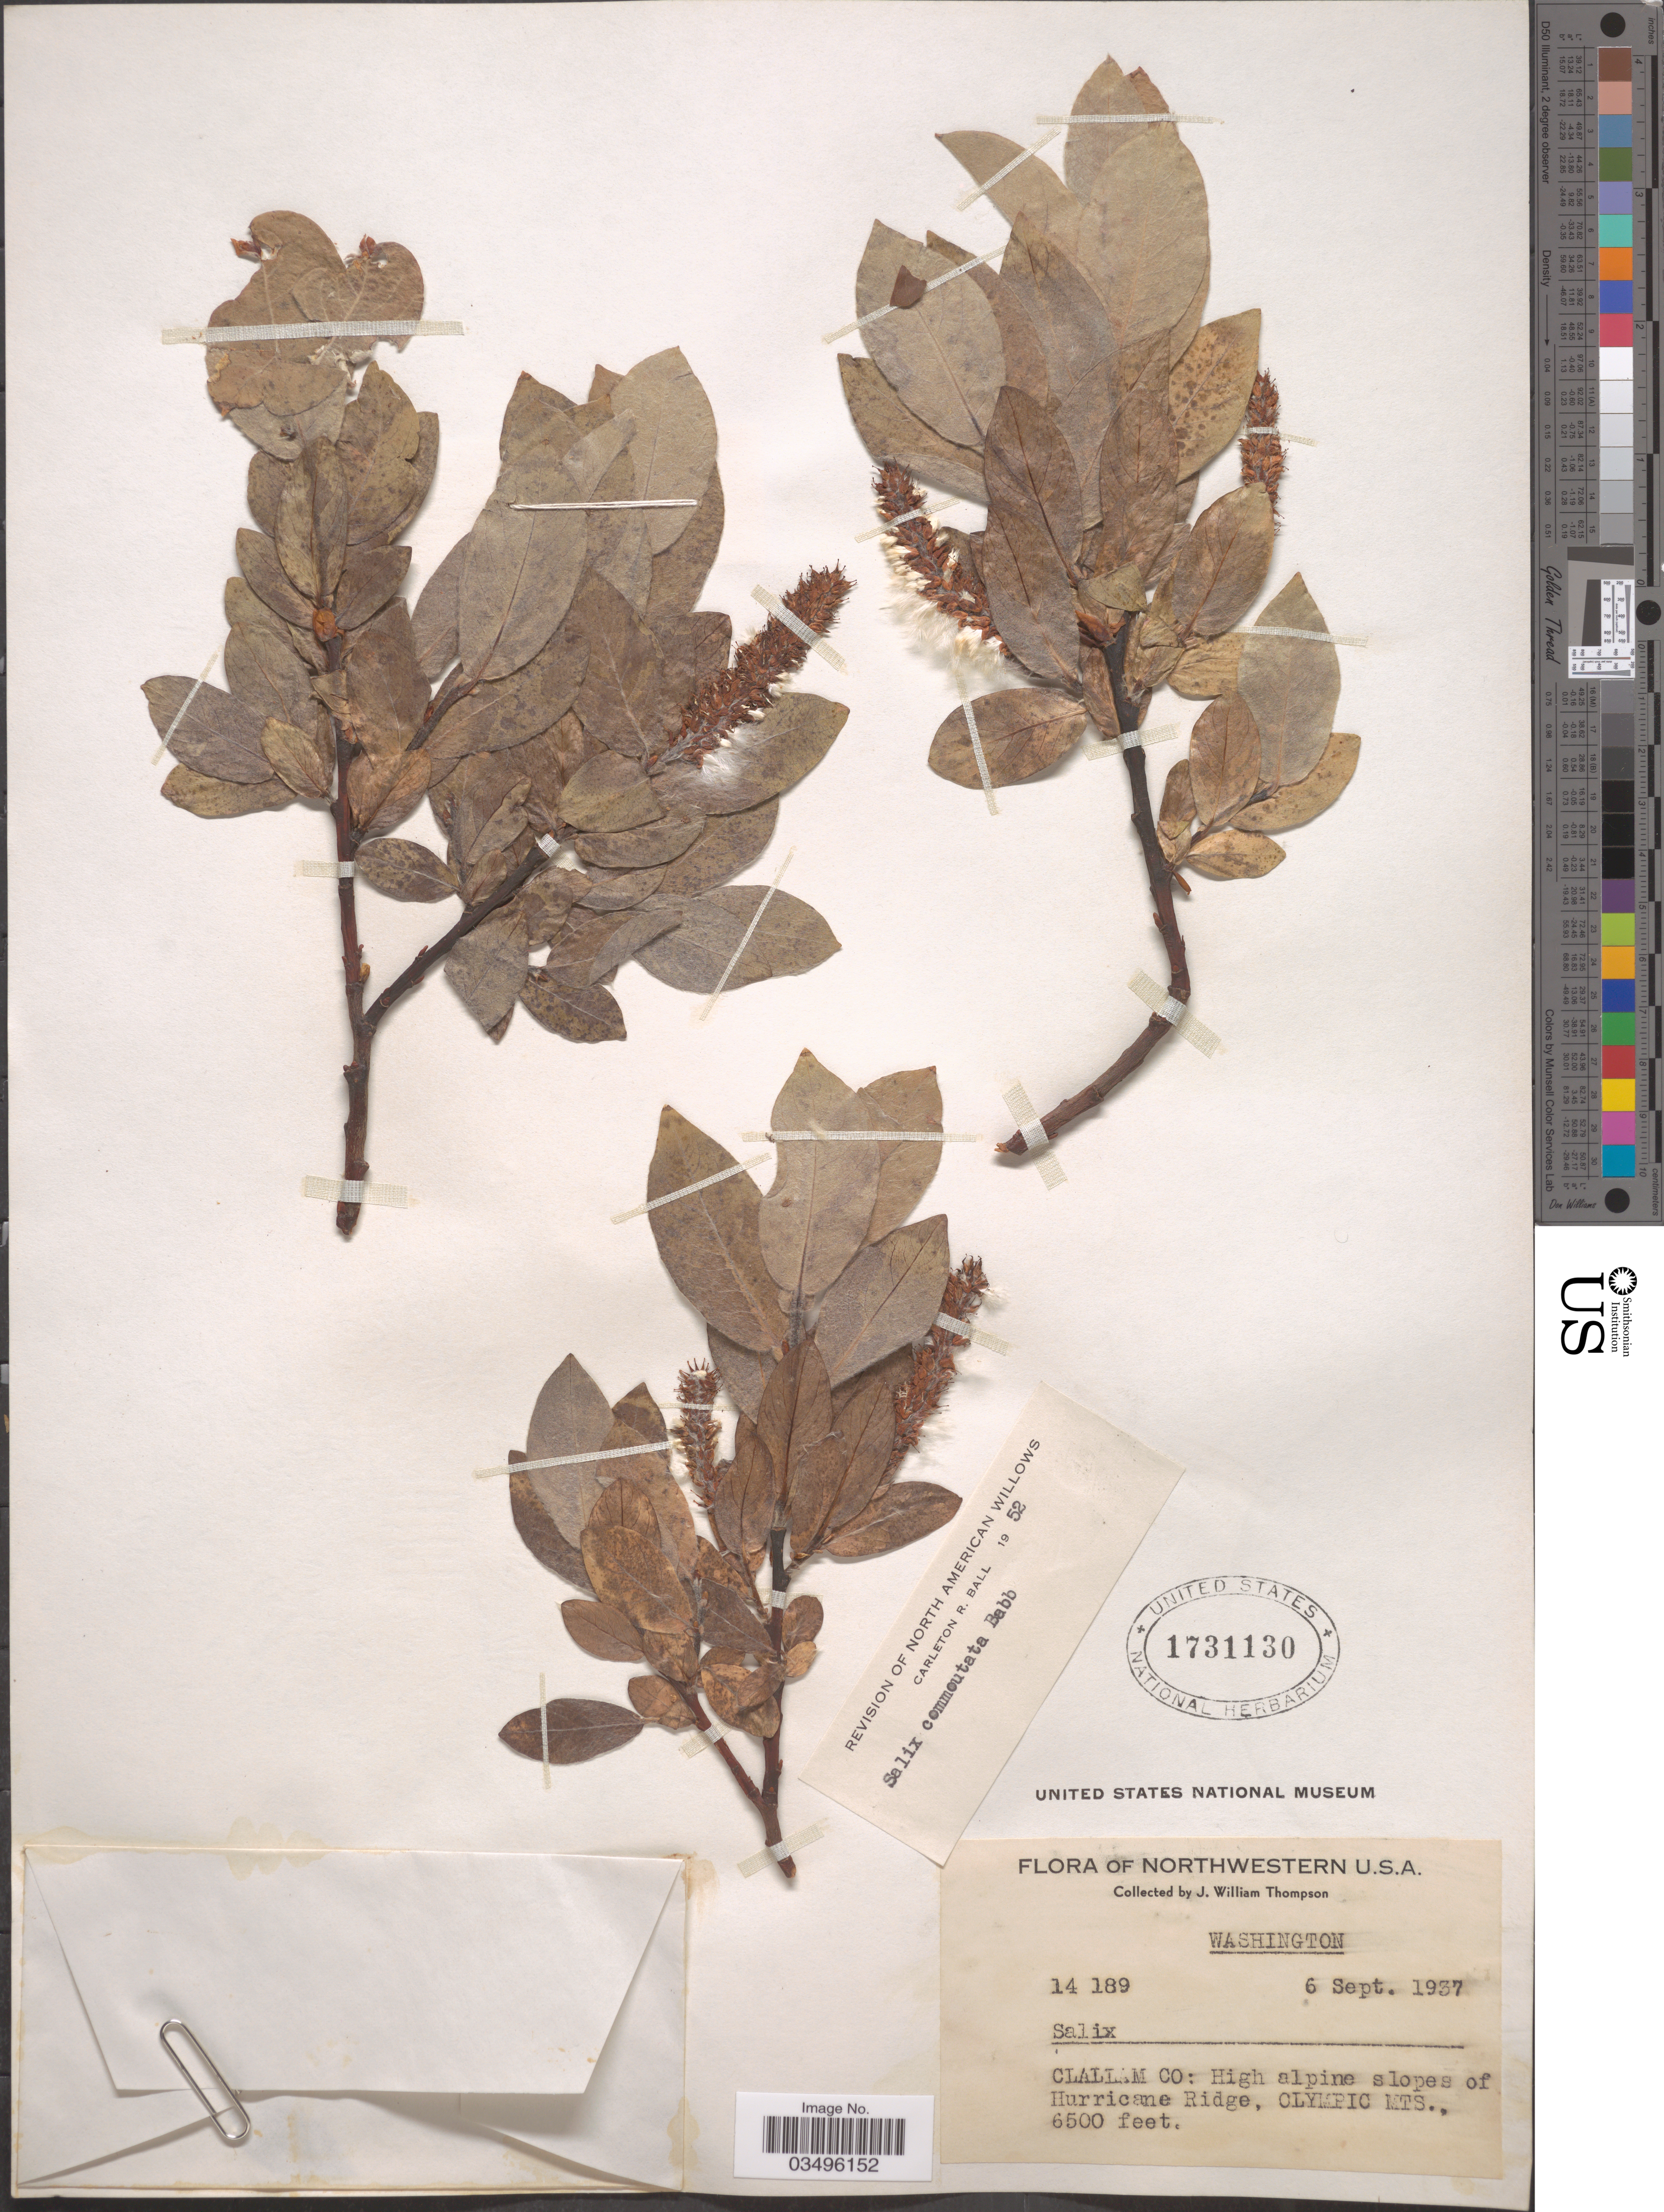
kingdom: Plantae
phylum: Tracheophyta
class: Magnoliopsida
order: Malpighiales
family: Salicaceae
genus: Salix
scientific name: Salix commutata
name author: Bebb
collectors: J. W. Thompson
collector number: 14189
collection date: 1937-09-06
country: United States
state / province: Washington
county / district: Clallam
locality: Northwestern U.S.A. Clallam Co: High alpine slopes of Hurricane Ridge, Olympic Mts.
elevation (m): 1981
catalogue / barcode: US 1731130